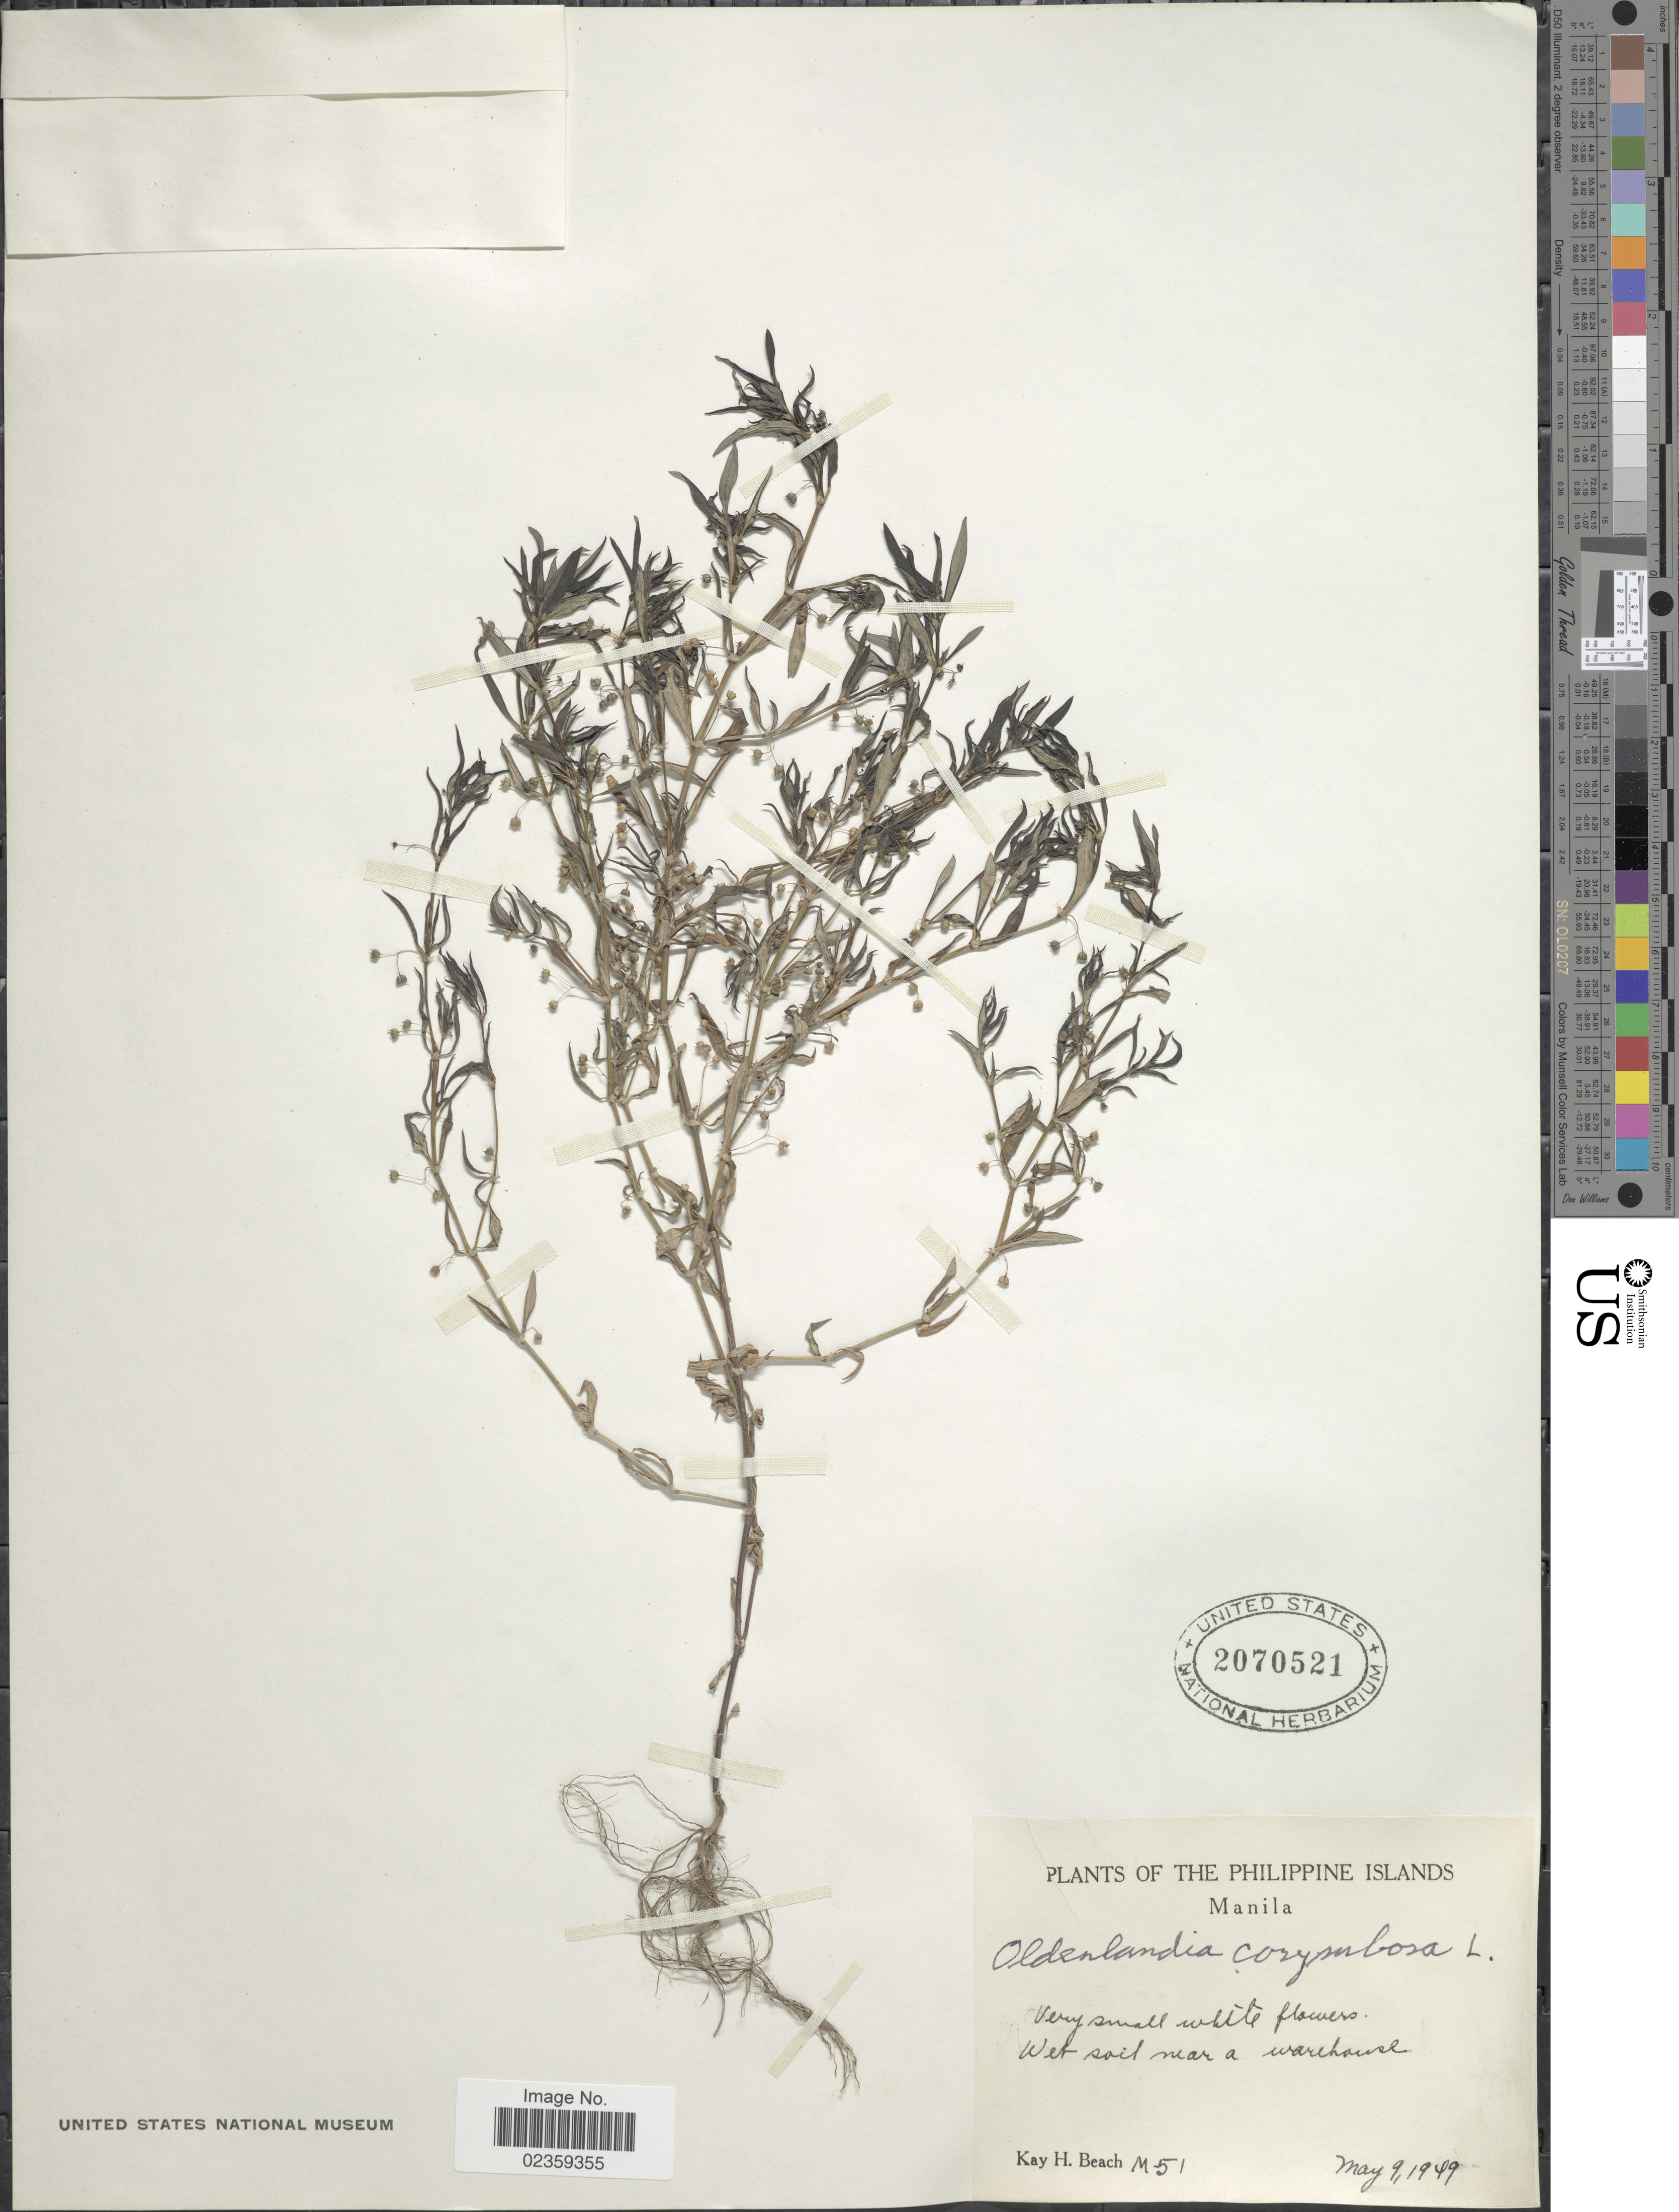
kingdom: Plantae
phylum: Tracheophyta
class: Magnoliopsida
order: Gentianales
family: Rubiaceae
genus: Oldenlandia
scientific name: Oldenlandia corymbosa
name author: L.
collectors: K. H. Beach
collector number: M51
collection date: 1949-05-09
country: Philippines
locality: Philippine Islands. Manila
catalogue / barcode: US 2070521